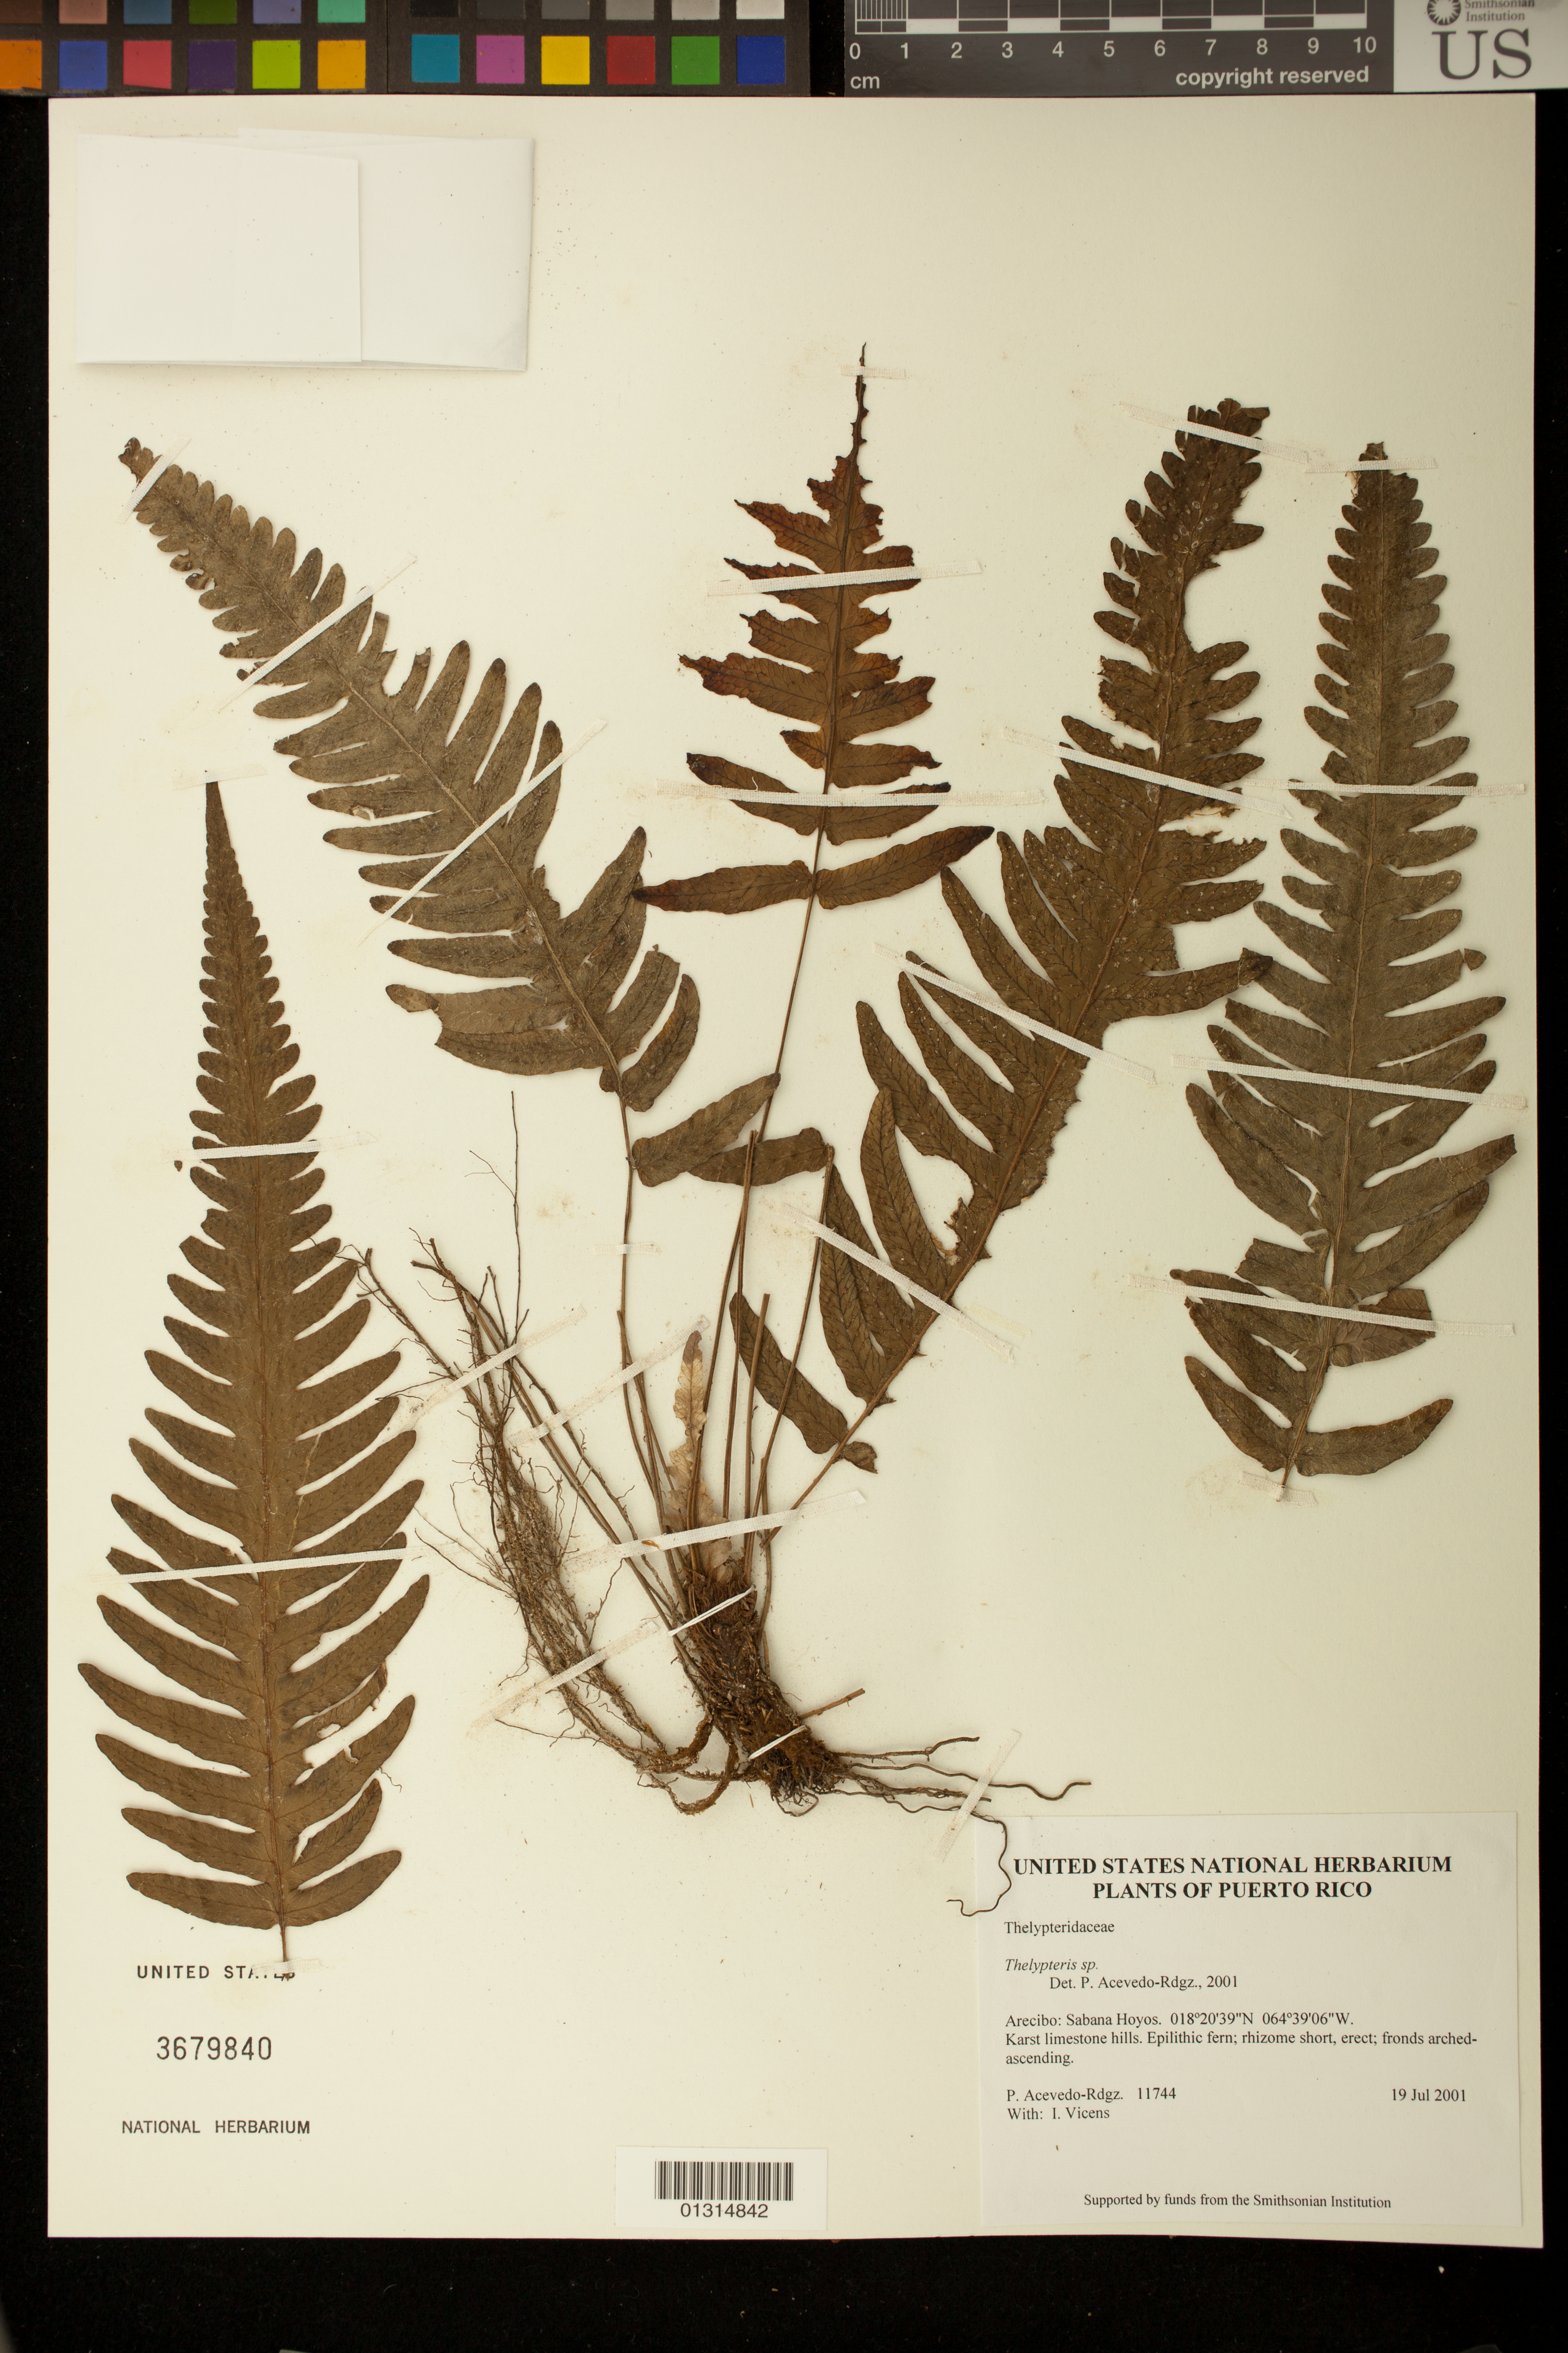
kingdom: Plantae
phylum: Tracheophyta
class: Polypodiopsida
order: Polypodiales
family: Thelypteridaceae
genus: Goniopteris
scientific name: Goniopteris hildae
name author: (Proctor) Salino & T.E. Almeida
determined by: Schuettpelz, E., (US), Smithsonian Institution - National Museum of Natural History (UNITED STATES)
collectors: P. Acevedo-Rodr. & I. Vicens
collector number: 11744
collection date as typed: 19 Jul 2001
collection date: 2001-07-19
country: Puerto Rico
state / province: Arecibo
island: Puerto Rico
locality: Arecibo: Sabana Hoyos.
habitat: Karst limestone hills.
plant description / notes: US, NY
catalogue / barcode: US 3679840